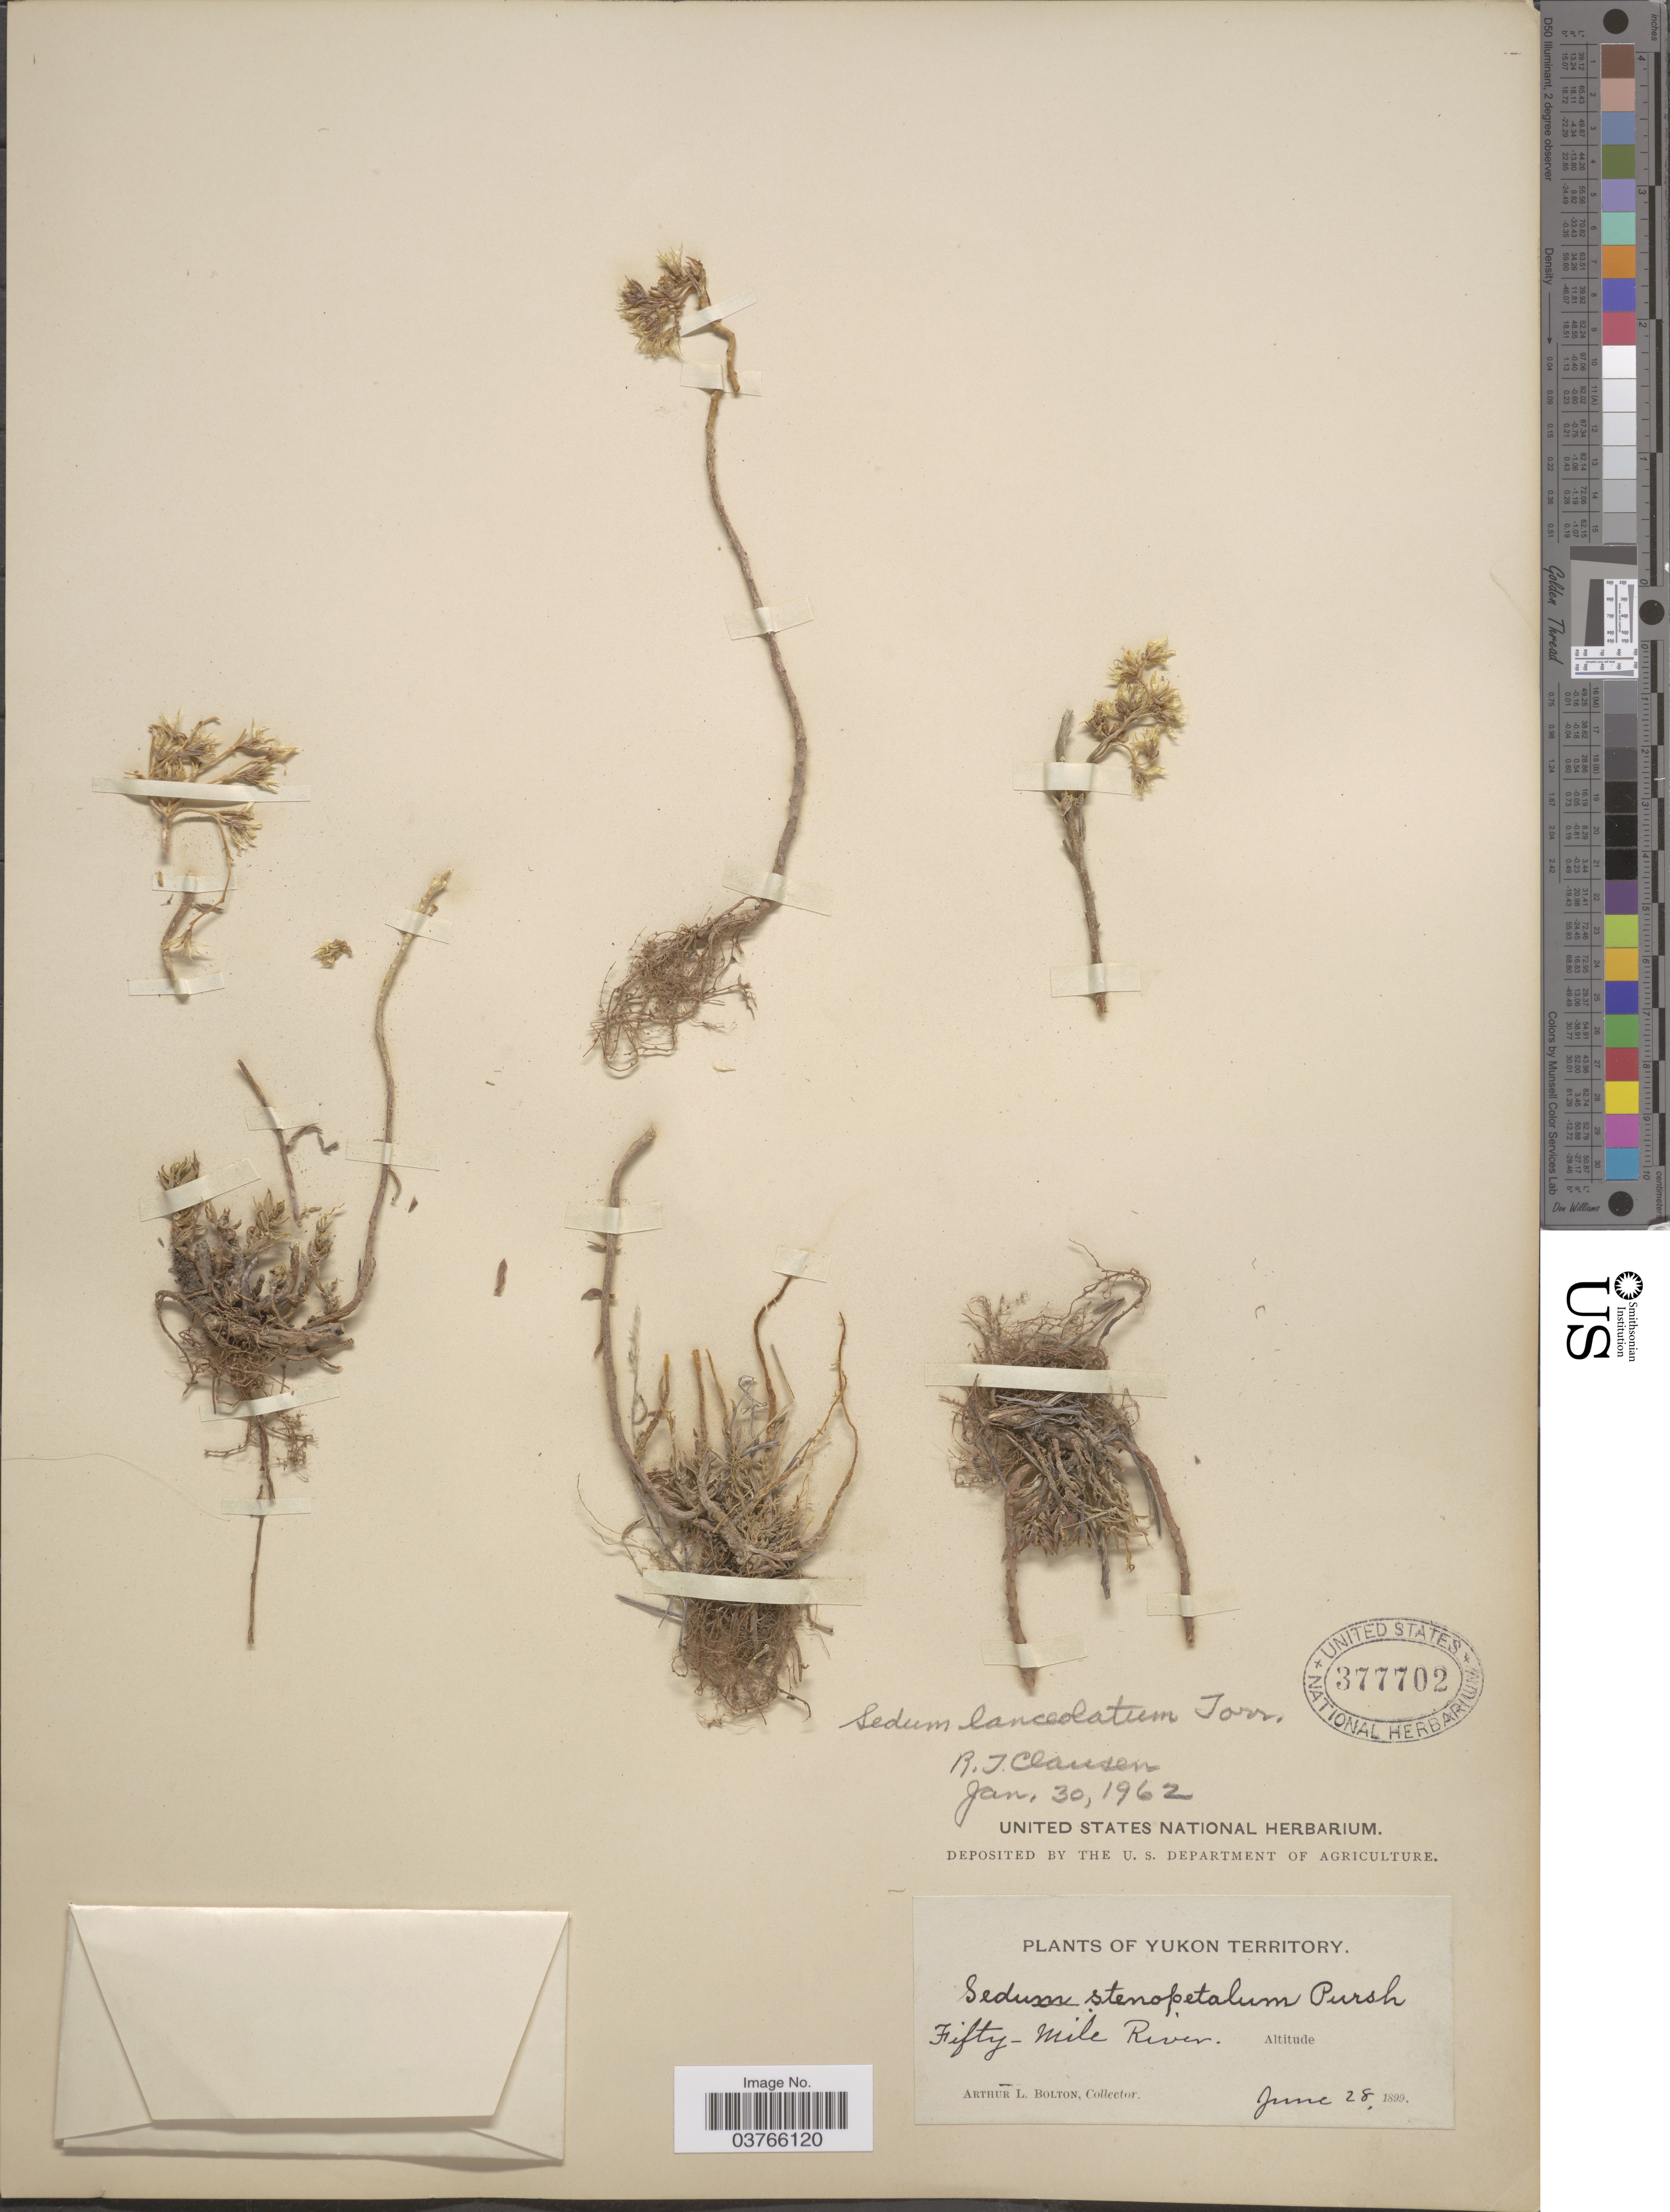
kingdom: Plantae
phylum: Tracheophyta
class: Magnoliopsida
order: Saxifragales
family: Crassulaceae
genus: Sedum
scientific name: Sedum lanceolatum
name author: Torr.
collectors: A. Bolton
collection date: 1899-06-28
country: Canada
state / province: Yukon Territory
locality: Fifty-Mile River.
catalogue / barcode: US 377702